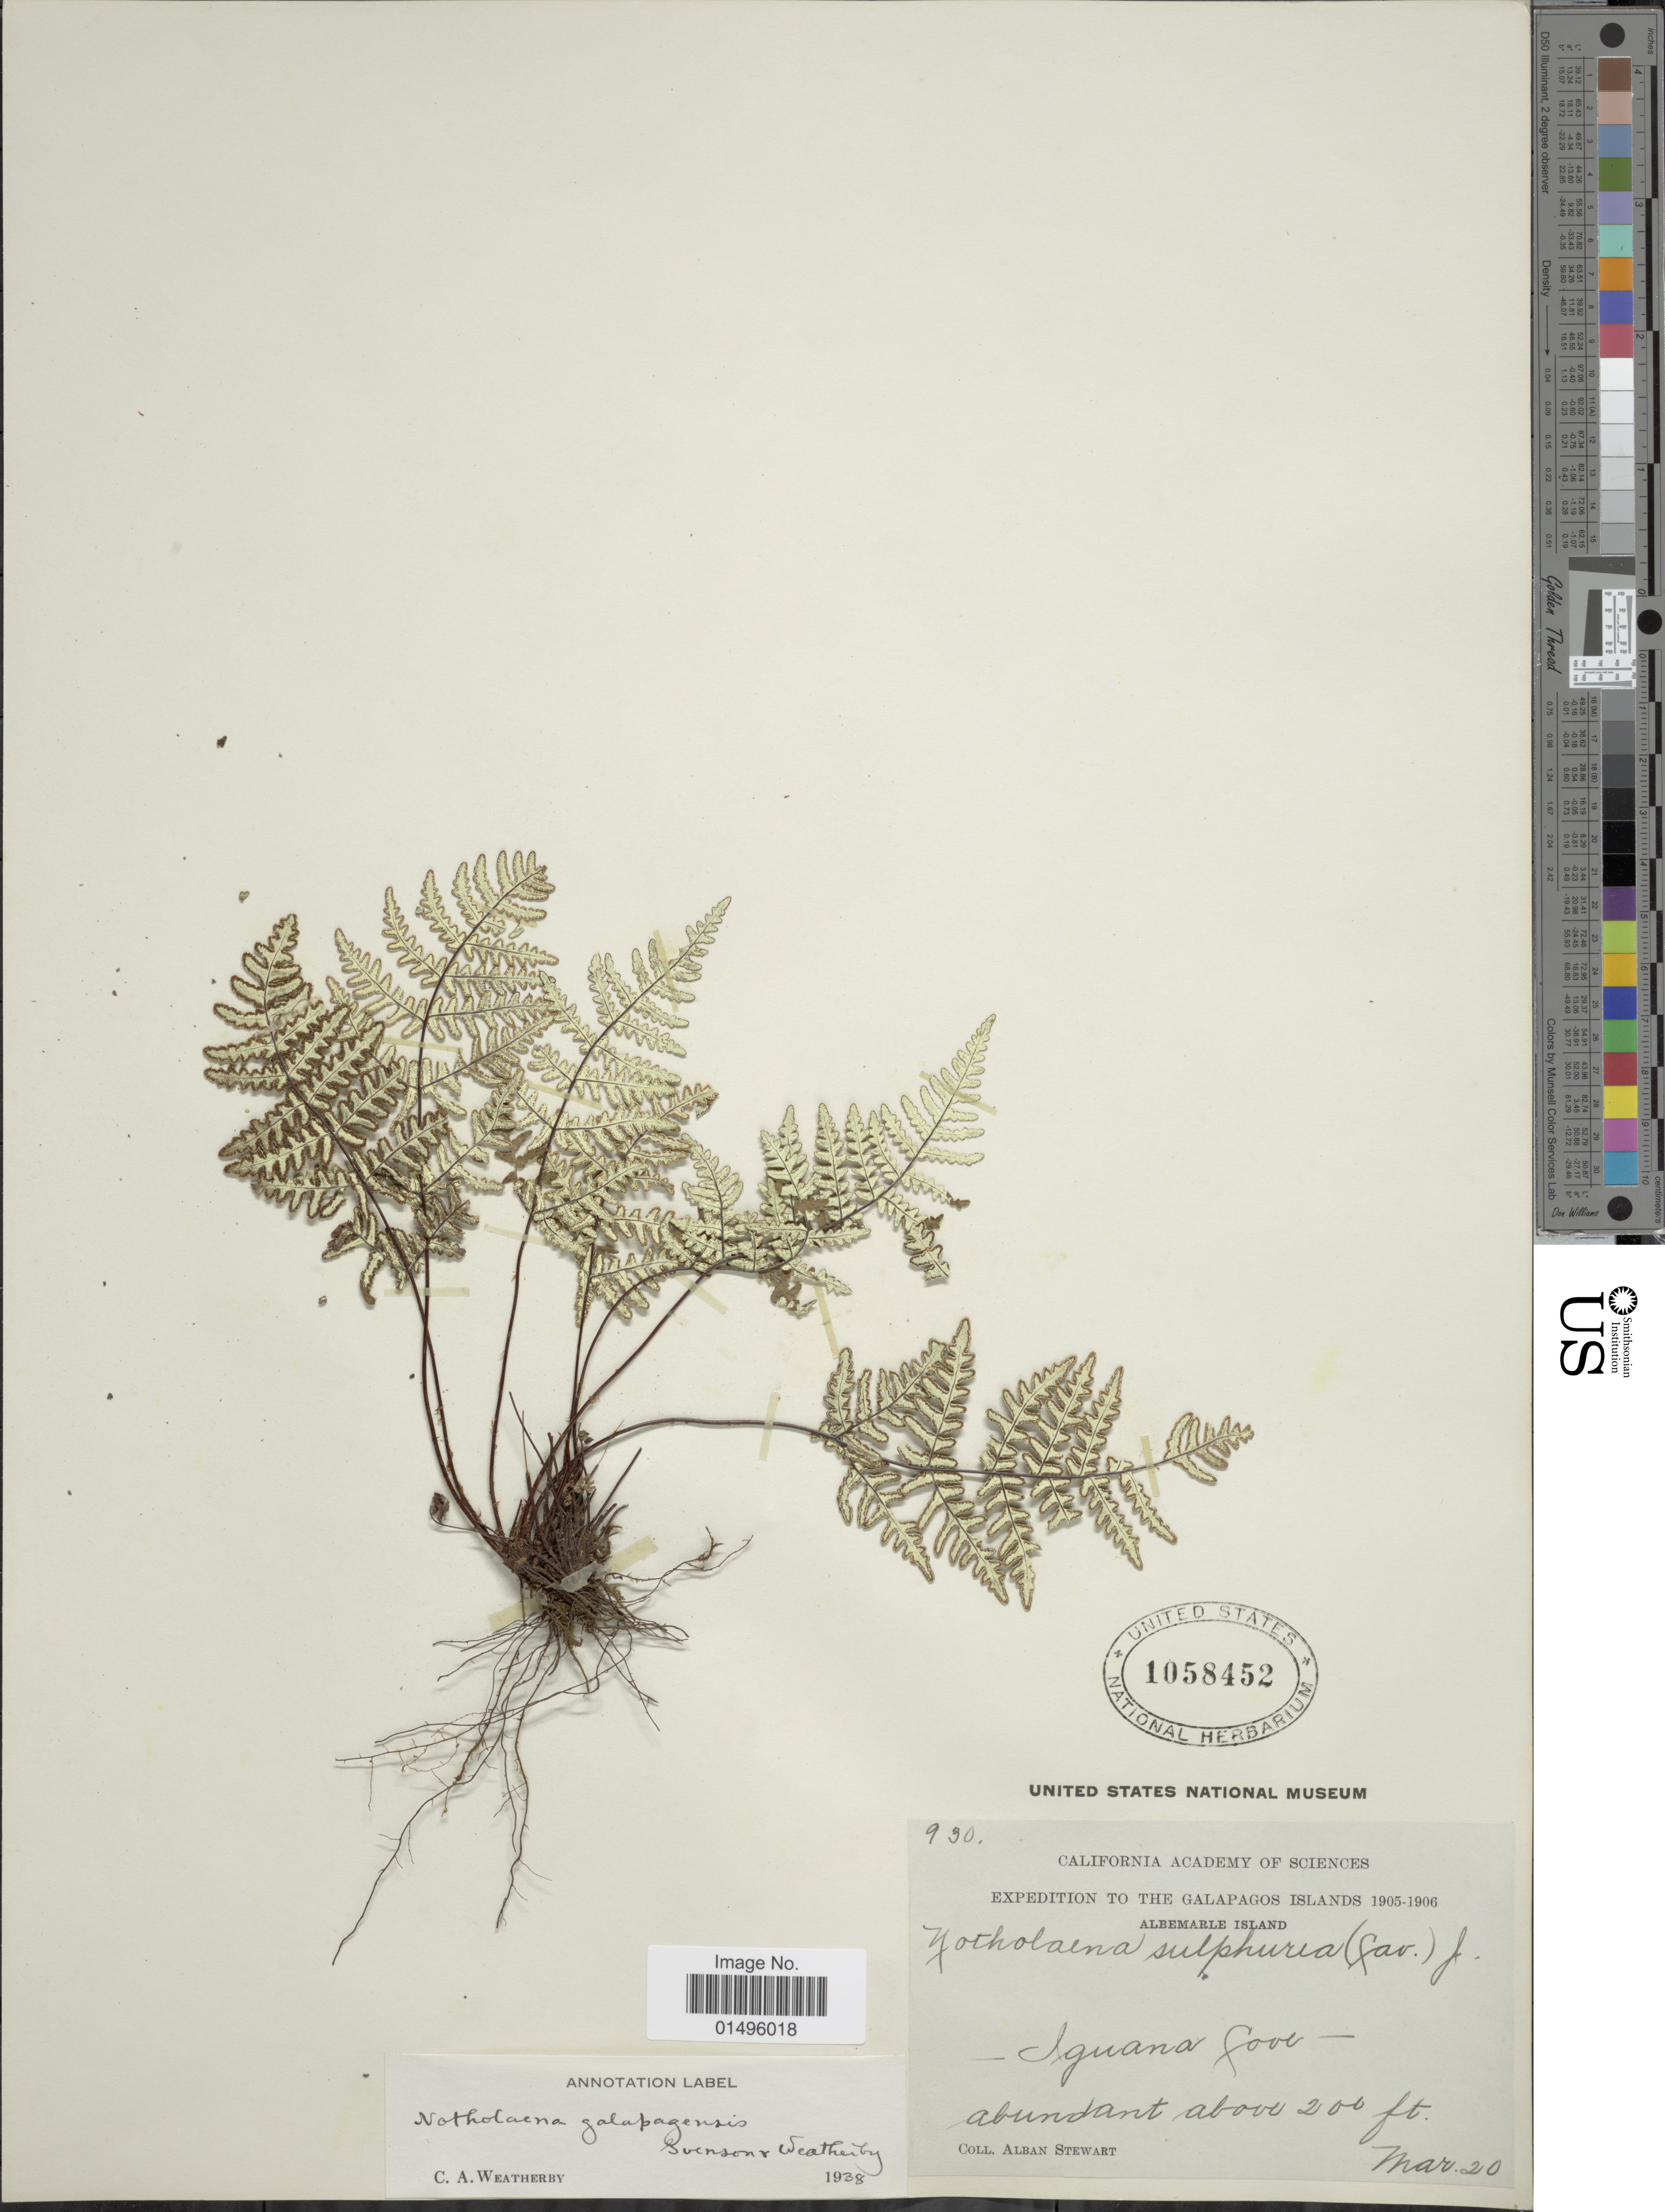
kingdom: Plantae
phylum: Tracheophyta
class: Polypodiopsida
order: Polypodiales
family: Pteridaceae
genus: Notholaena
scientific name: Notholaena galapagensis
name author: Svenson & Weath.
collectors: A. Stewart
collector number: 930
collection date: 1905-03-20/1906-03-20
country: Ecuador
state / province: Colón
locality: Galapagos Islands, Albemarle Island, Iguana Fove.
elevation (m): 61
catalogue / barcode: US 1058452